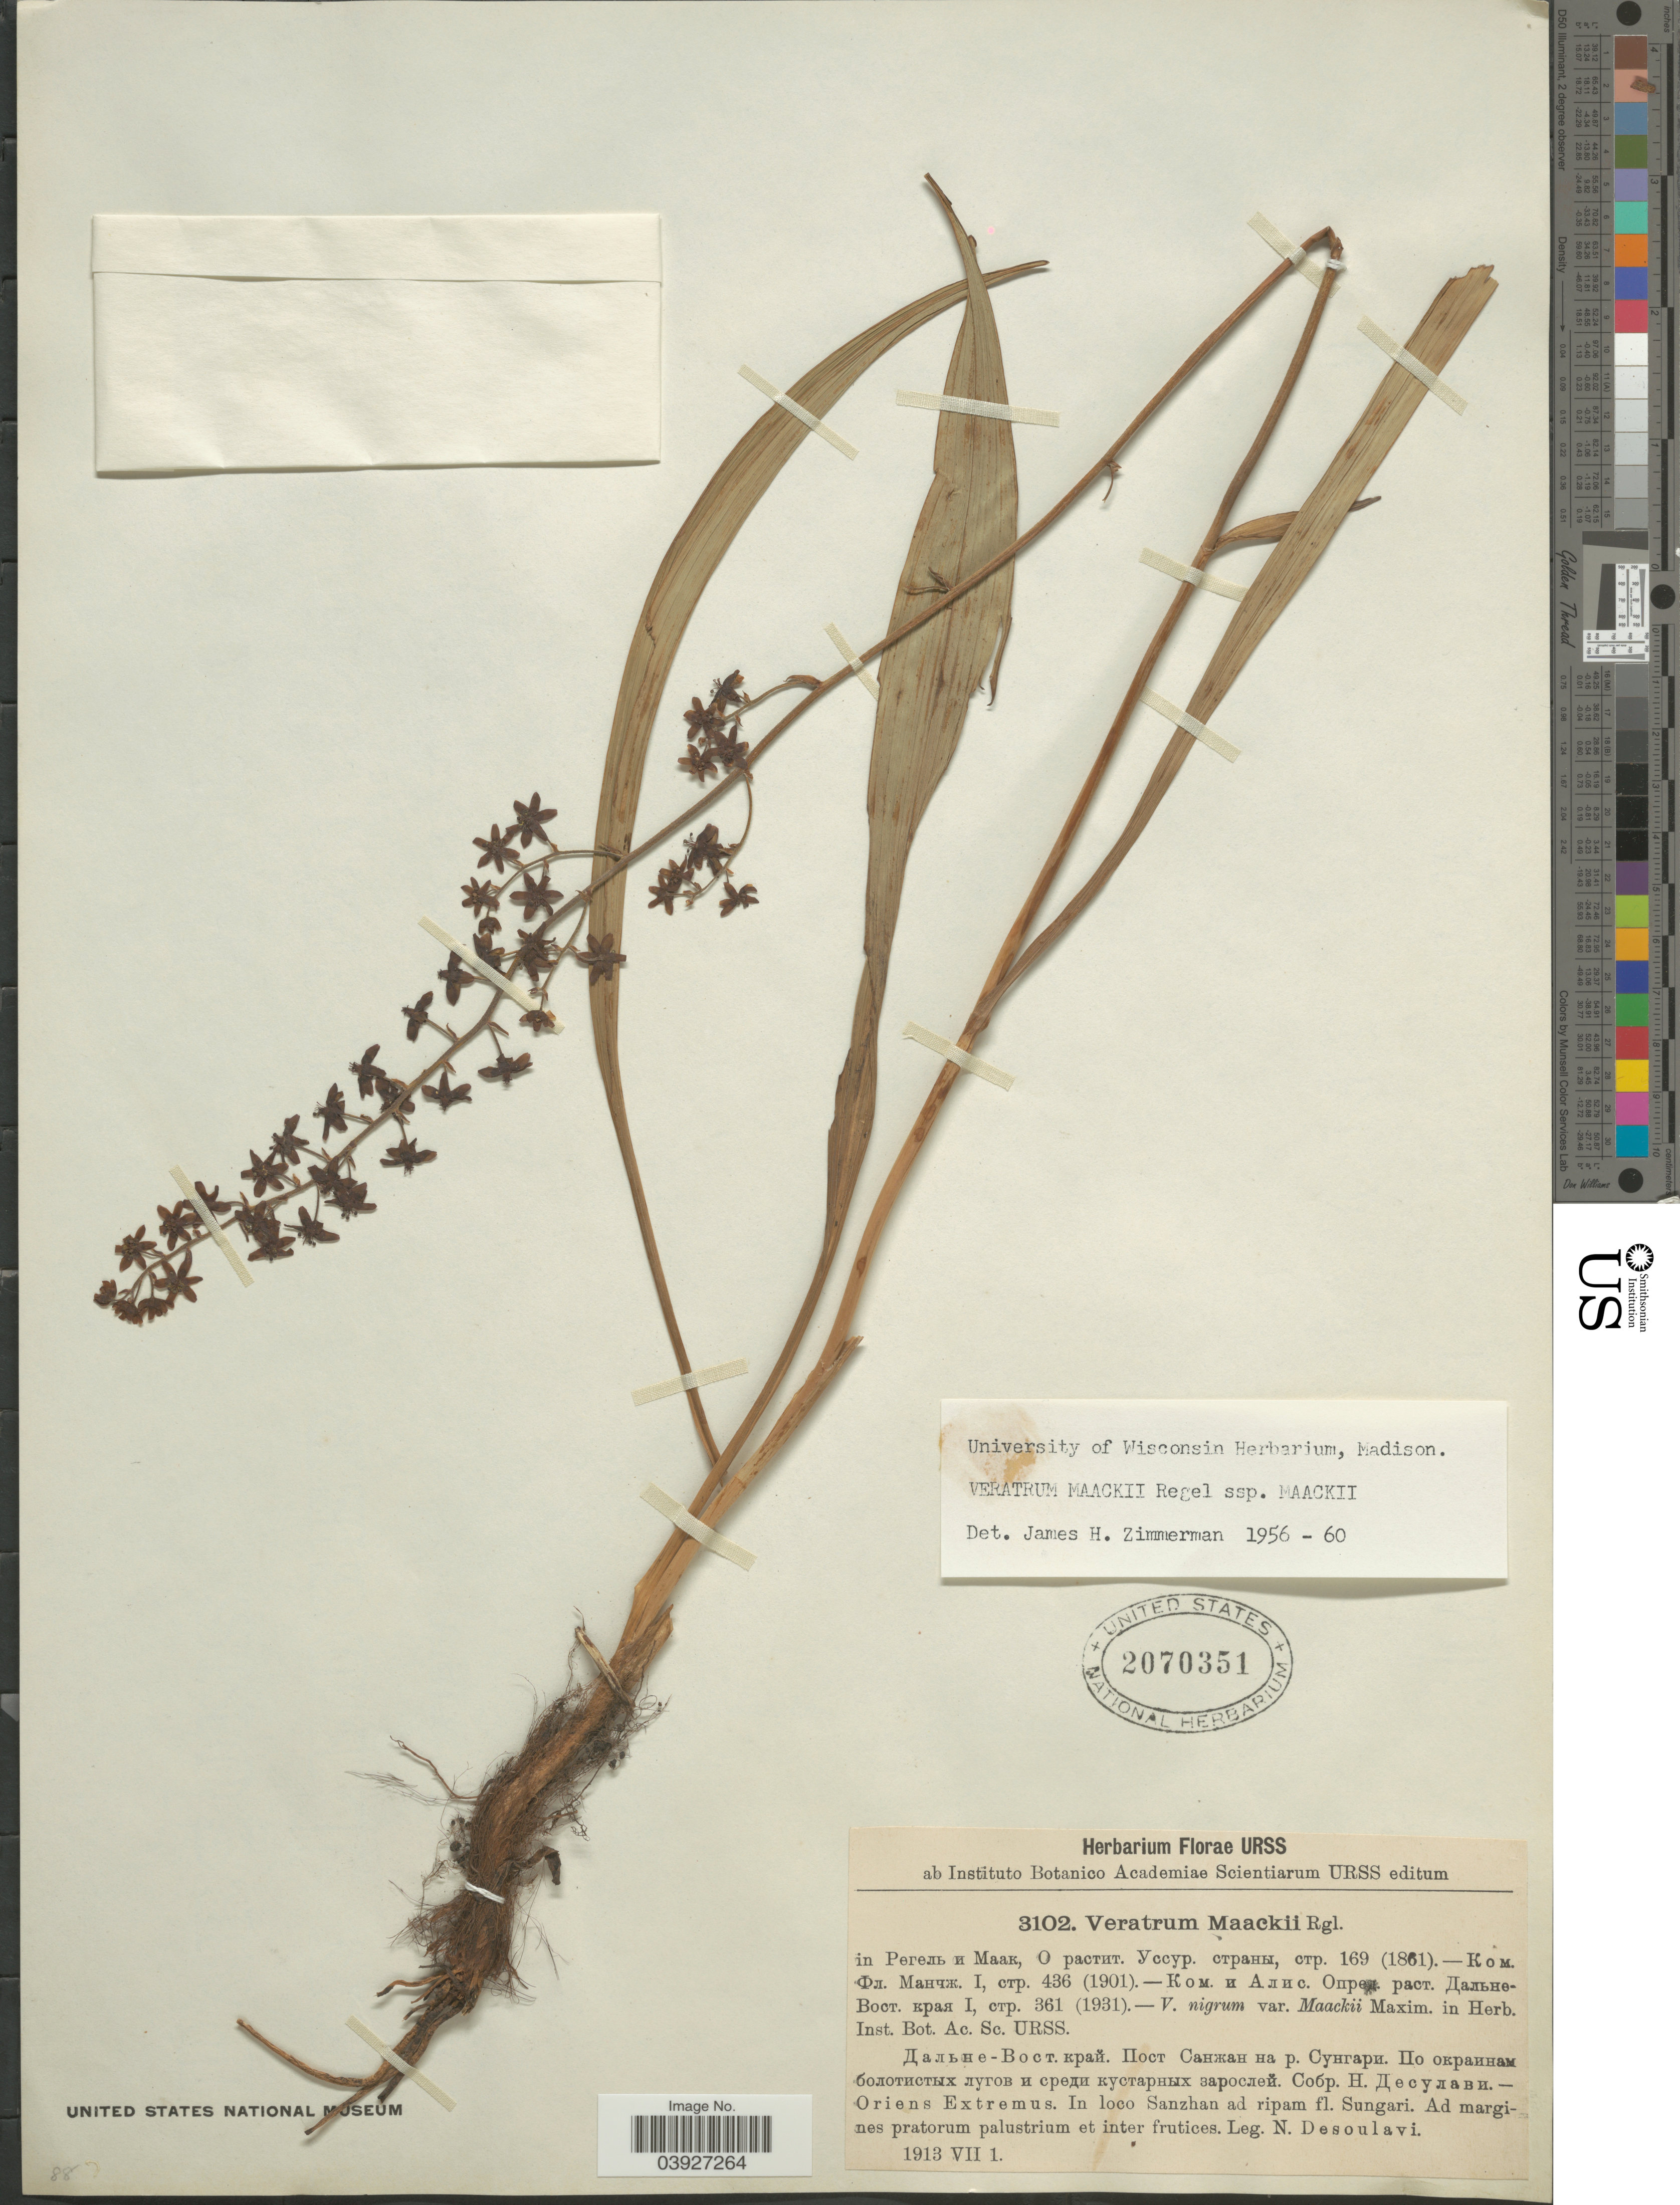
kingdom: Plantae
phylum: Tracheophyta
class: Liliopsida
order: Liliales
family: Melanthiaceae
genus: Veratrum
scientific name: Veratrum maackii subsp. maackii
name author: Regel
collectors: N. Desoulavi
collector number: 3102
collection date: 1913-07-01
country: Taiwan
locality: Oriens Extremus. In loco Sanzhan ad ripam fl. Sungari.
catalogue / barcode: US 2070351